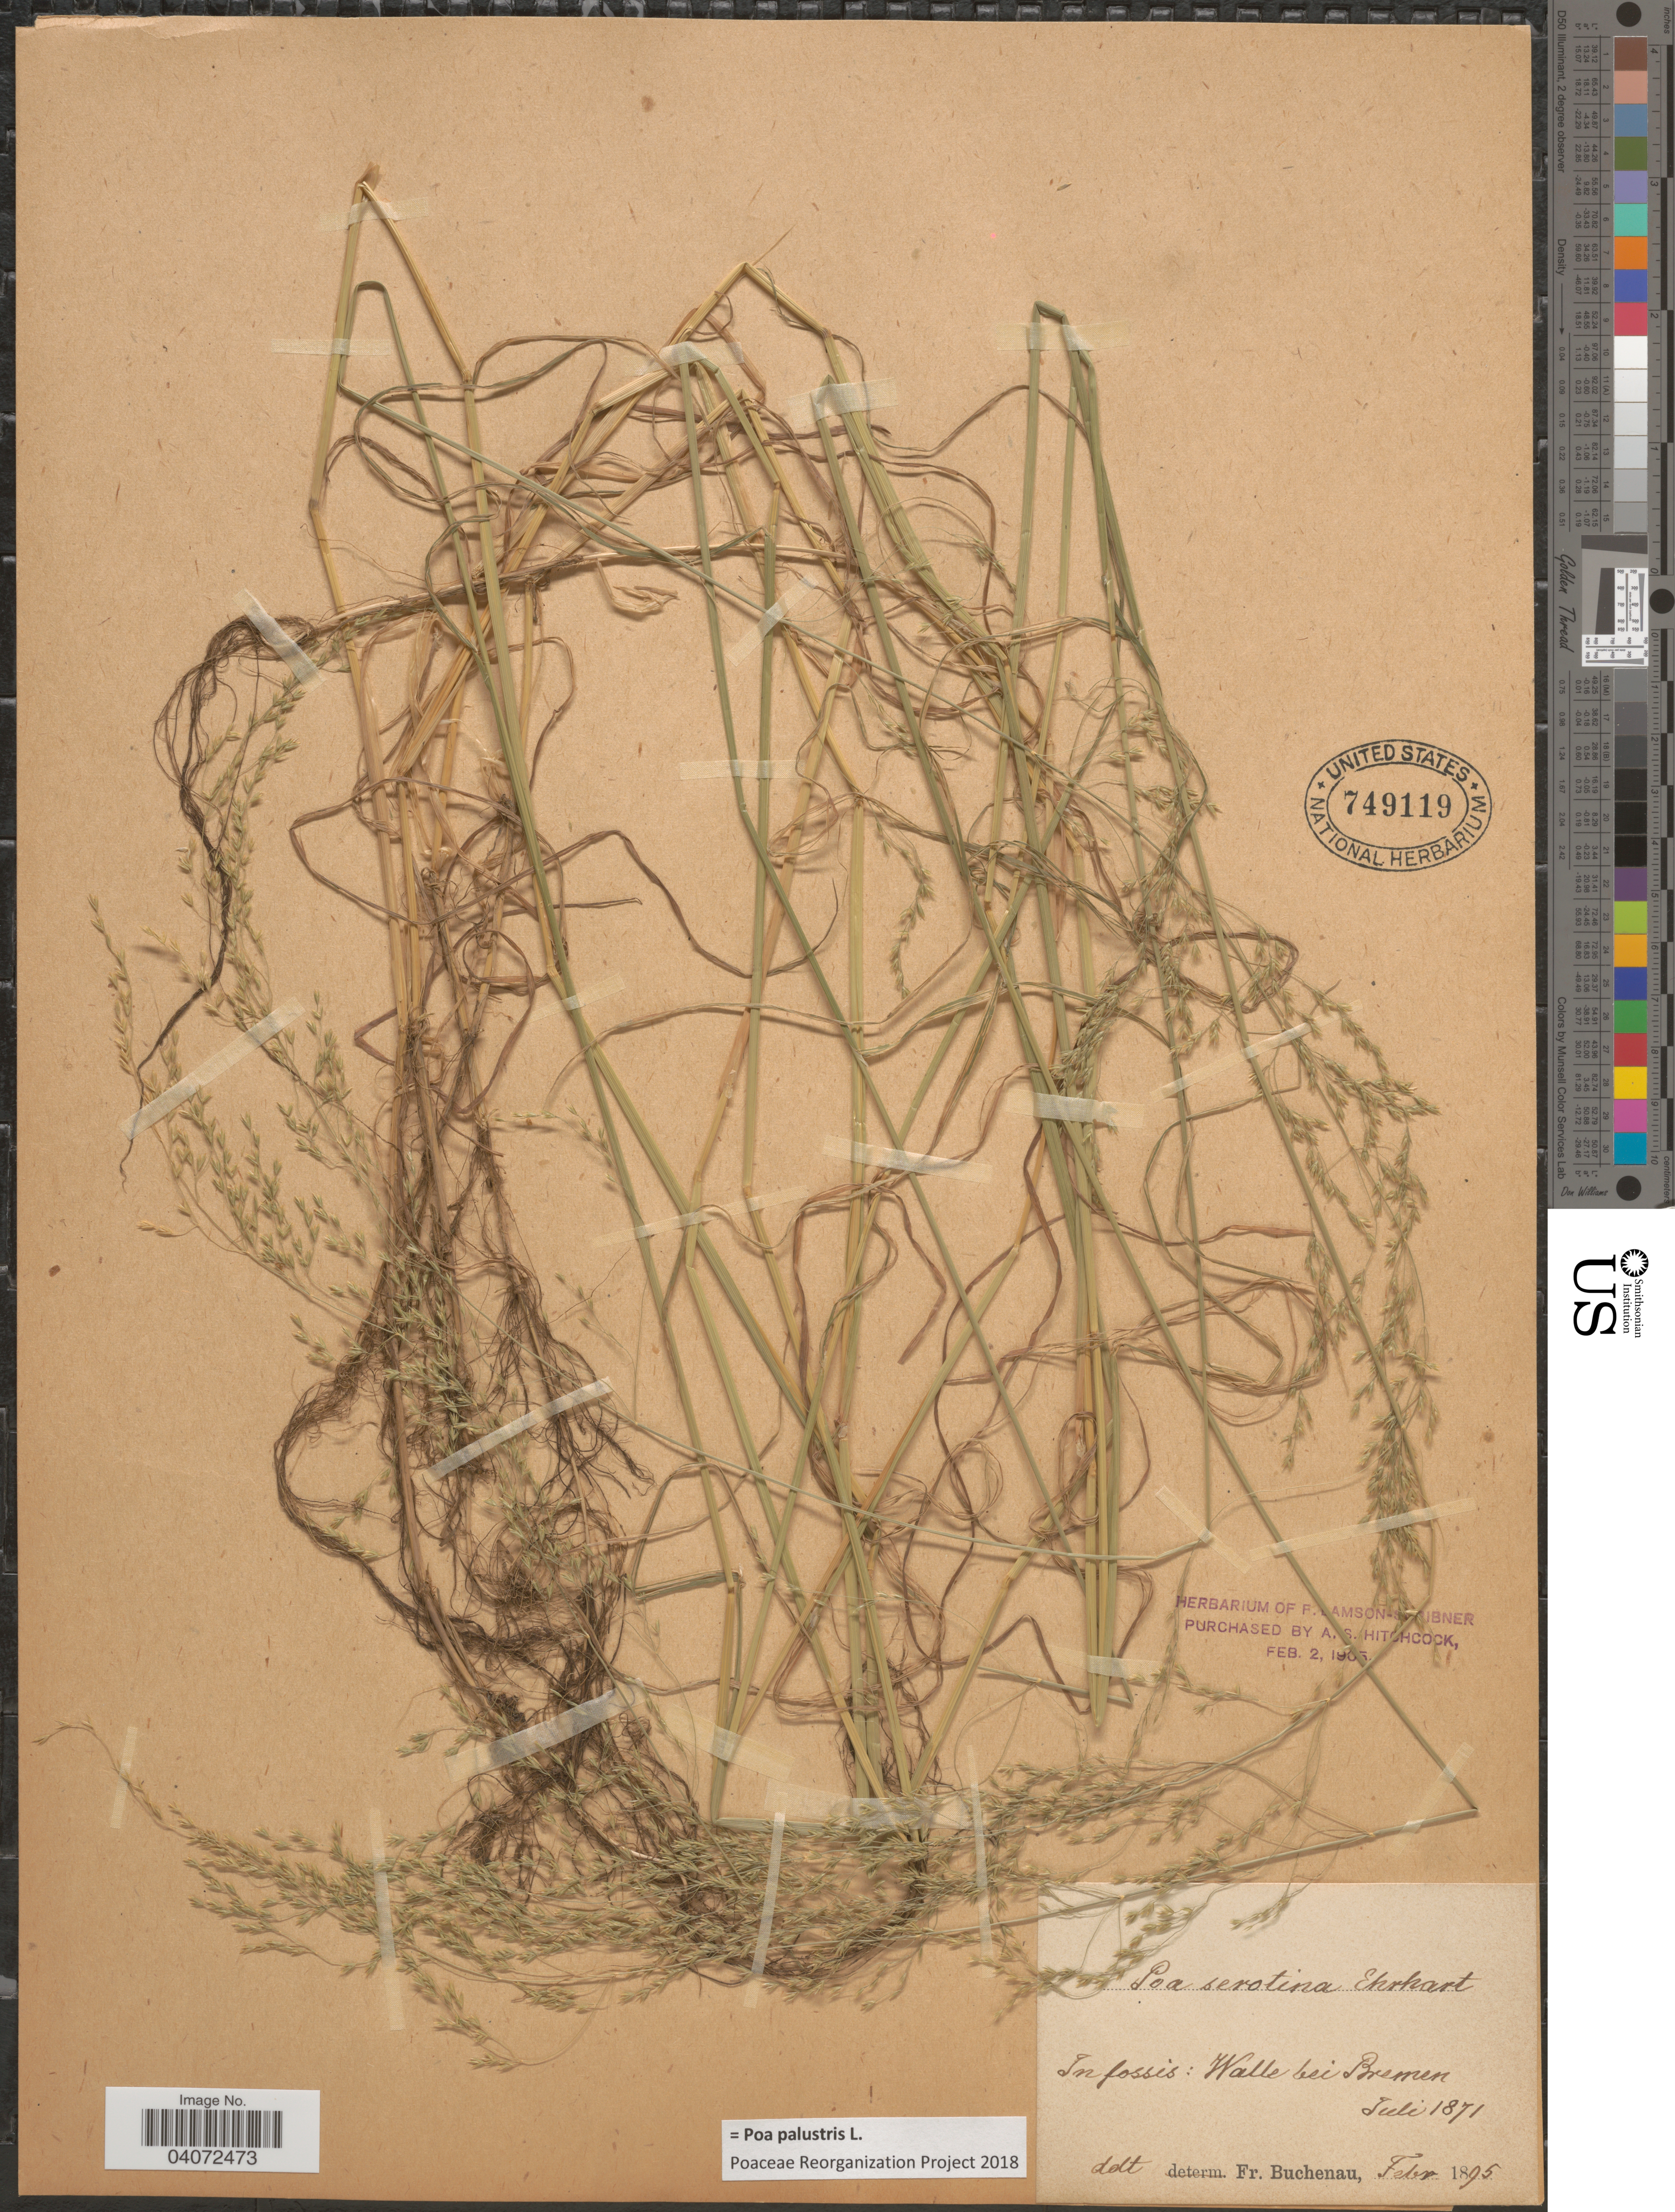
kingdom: Plantae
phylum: Tracheophyta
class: Liliopsida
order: Poales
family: Poaceae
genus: Poa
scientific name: Poa palustris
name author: L.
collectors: ex herb. F. Lamson Scribner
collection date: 1871-07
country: Germany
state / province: Bremen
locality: In fossis: Walle bei Bremen.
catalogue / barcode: US 749119